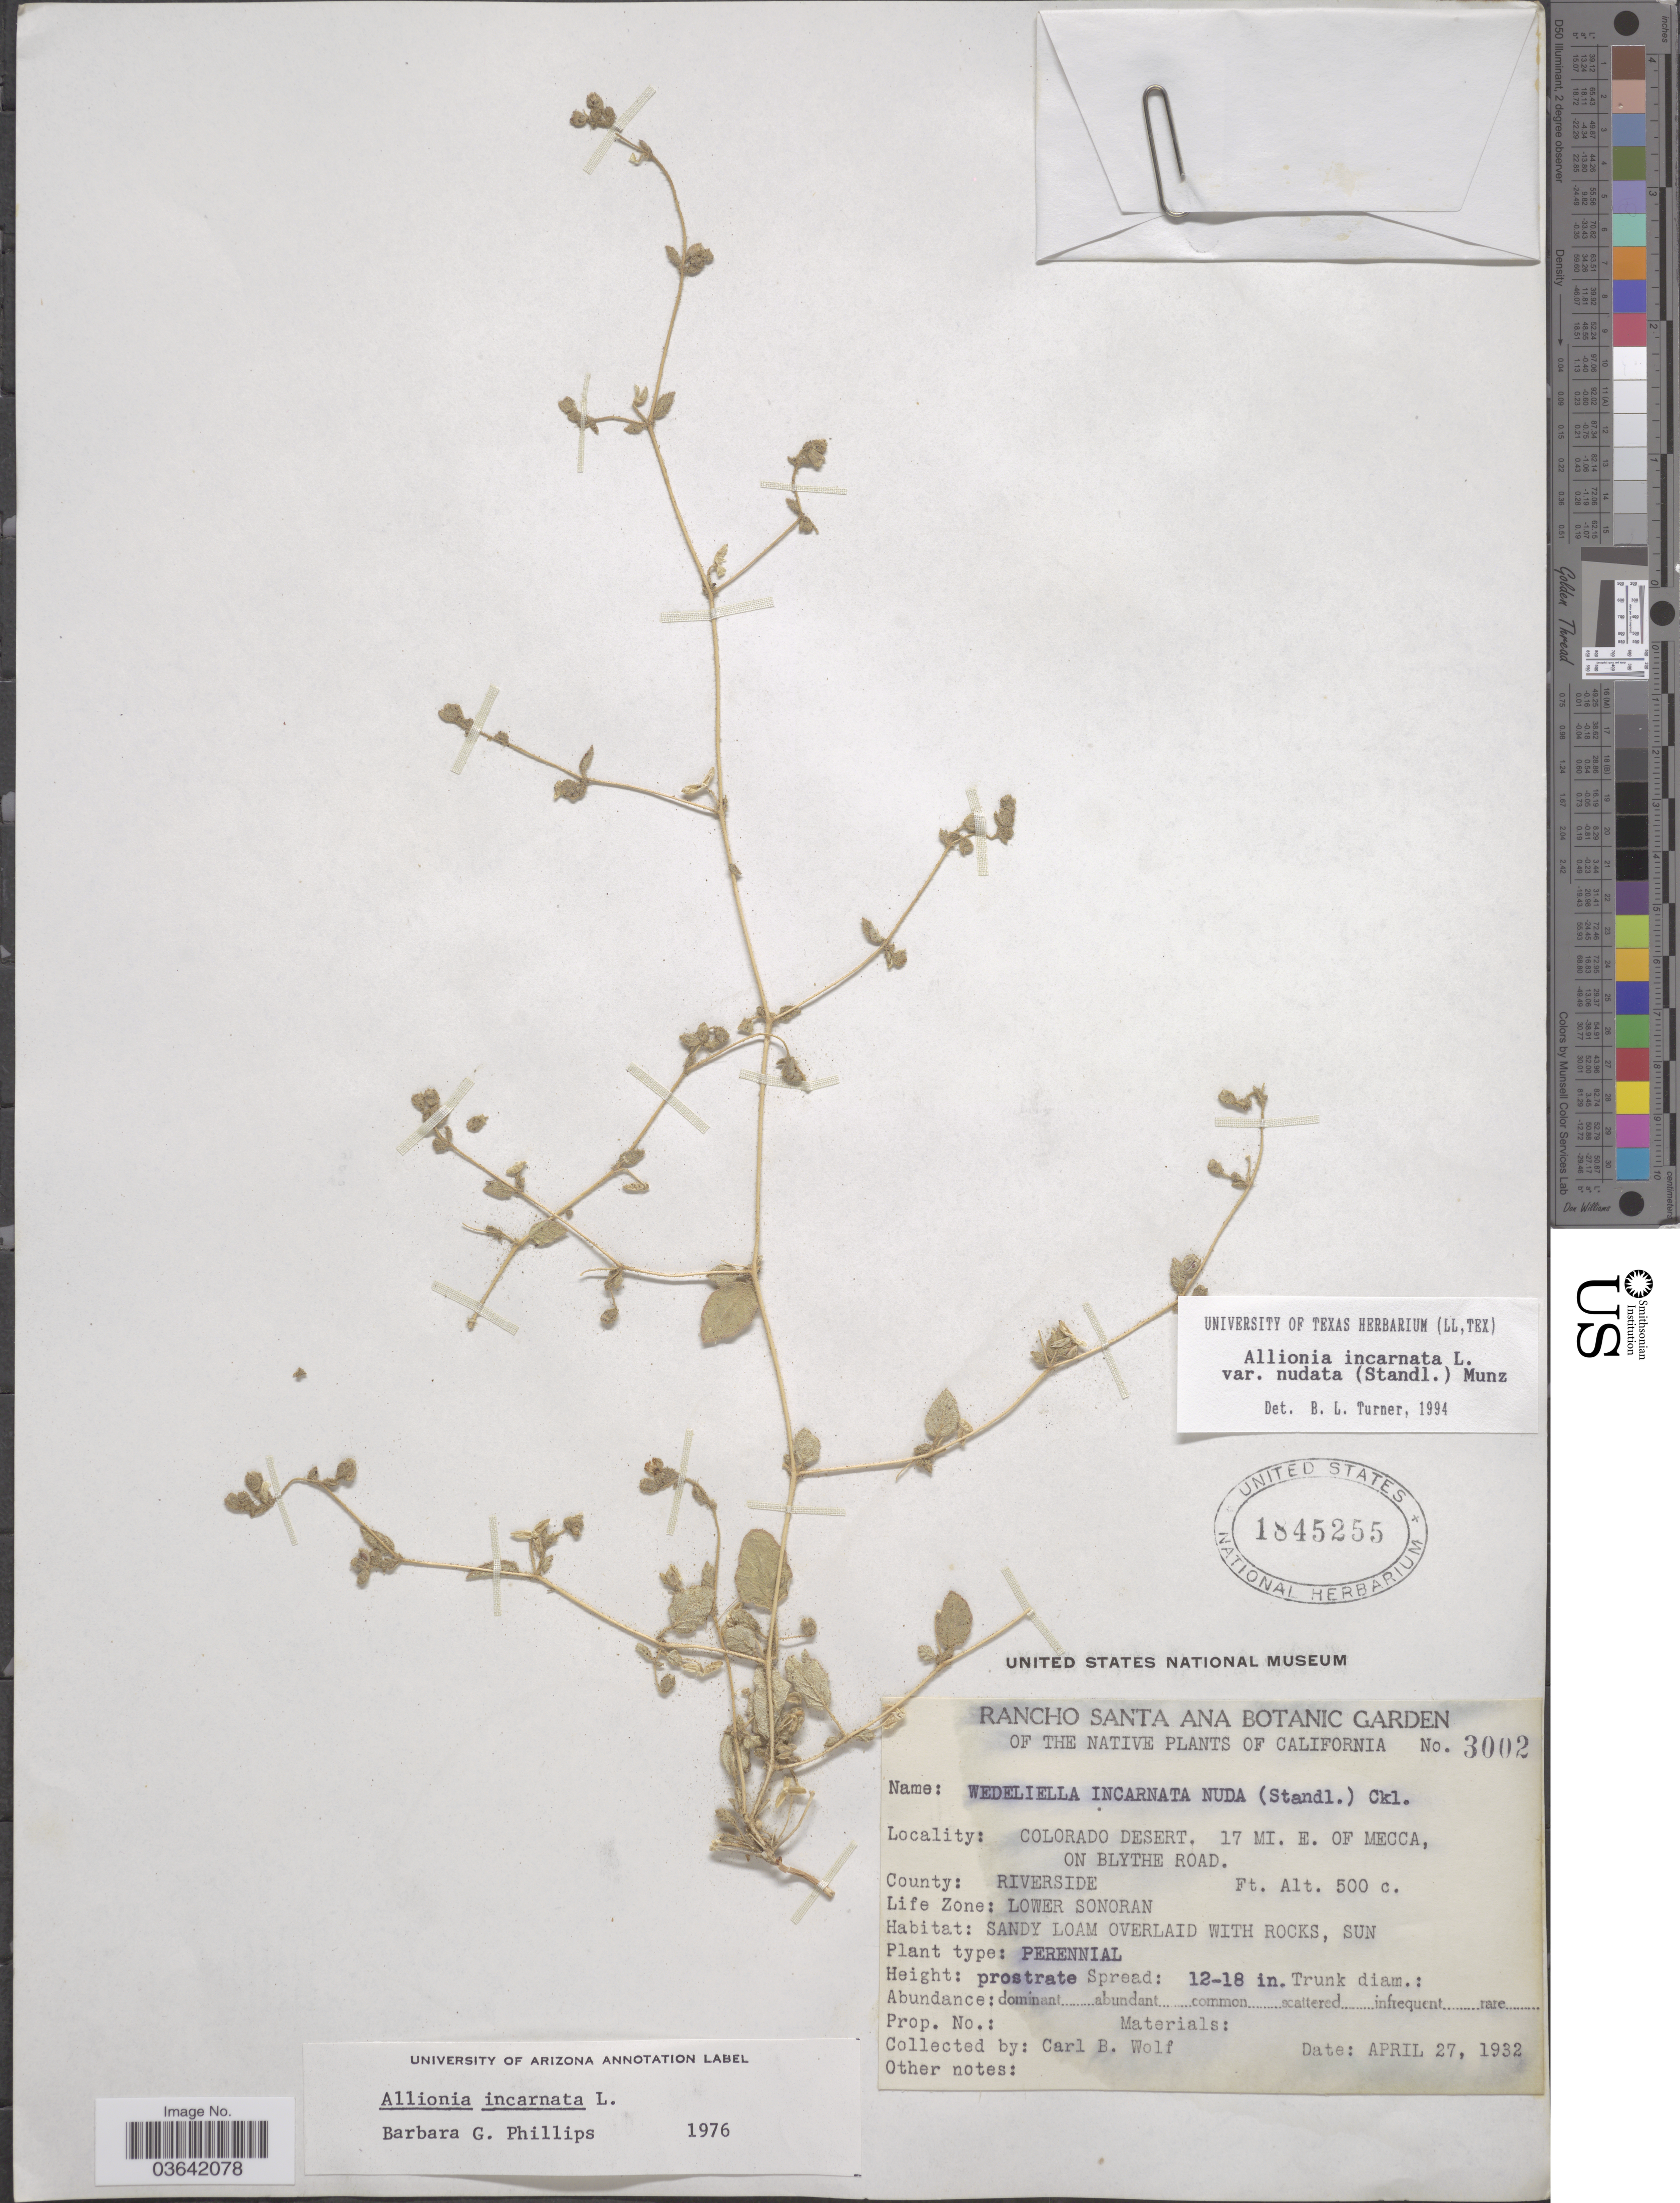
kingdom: Plantae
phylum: Tracheophyta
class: Magnoliopsida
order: Caryophyllales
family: Nyctaginaceae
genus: Allionia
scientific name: Allionia incarnata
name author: L.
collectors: C. B. Wolf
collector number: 3002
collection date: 1932-04-27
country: United States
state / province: California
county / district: Riverside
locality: Colorado Desert, 17 mi. E. of Mecca, on Blythe Road. County: Riverside. Life Zone: Lower Sonoran.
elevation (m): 152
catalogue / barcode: US 1845255